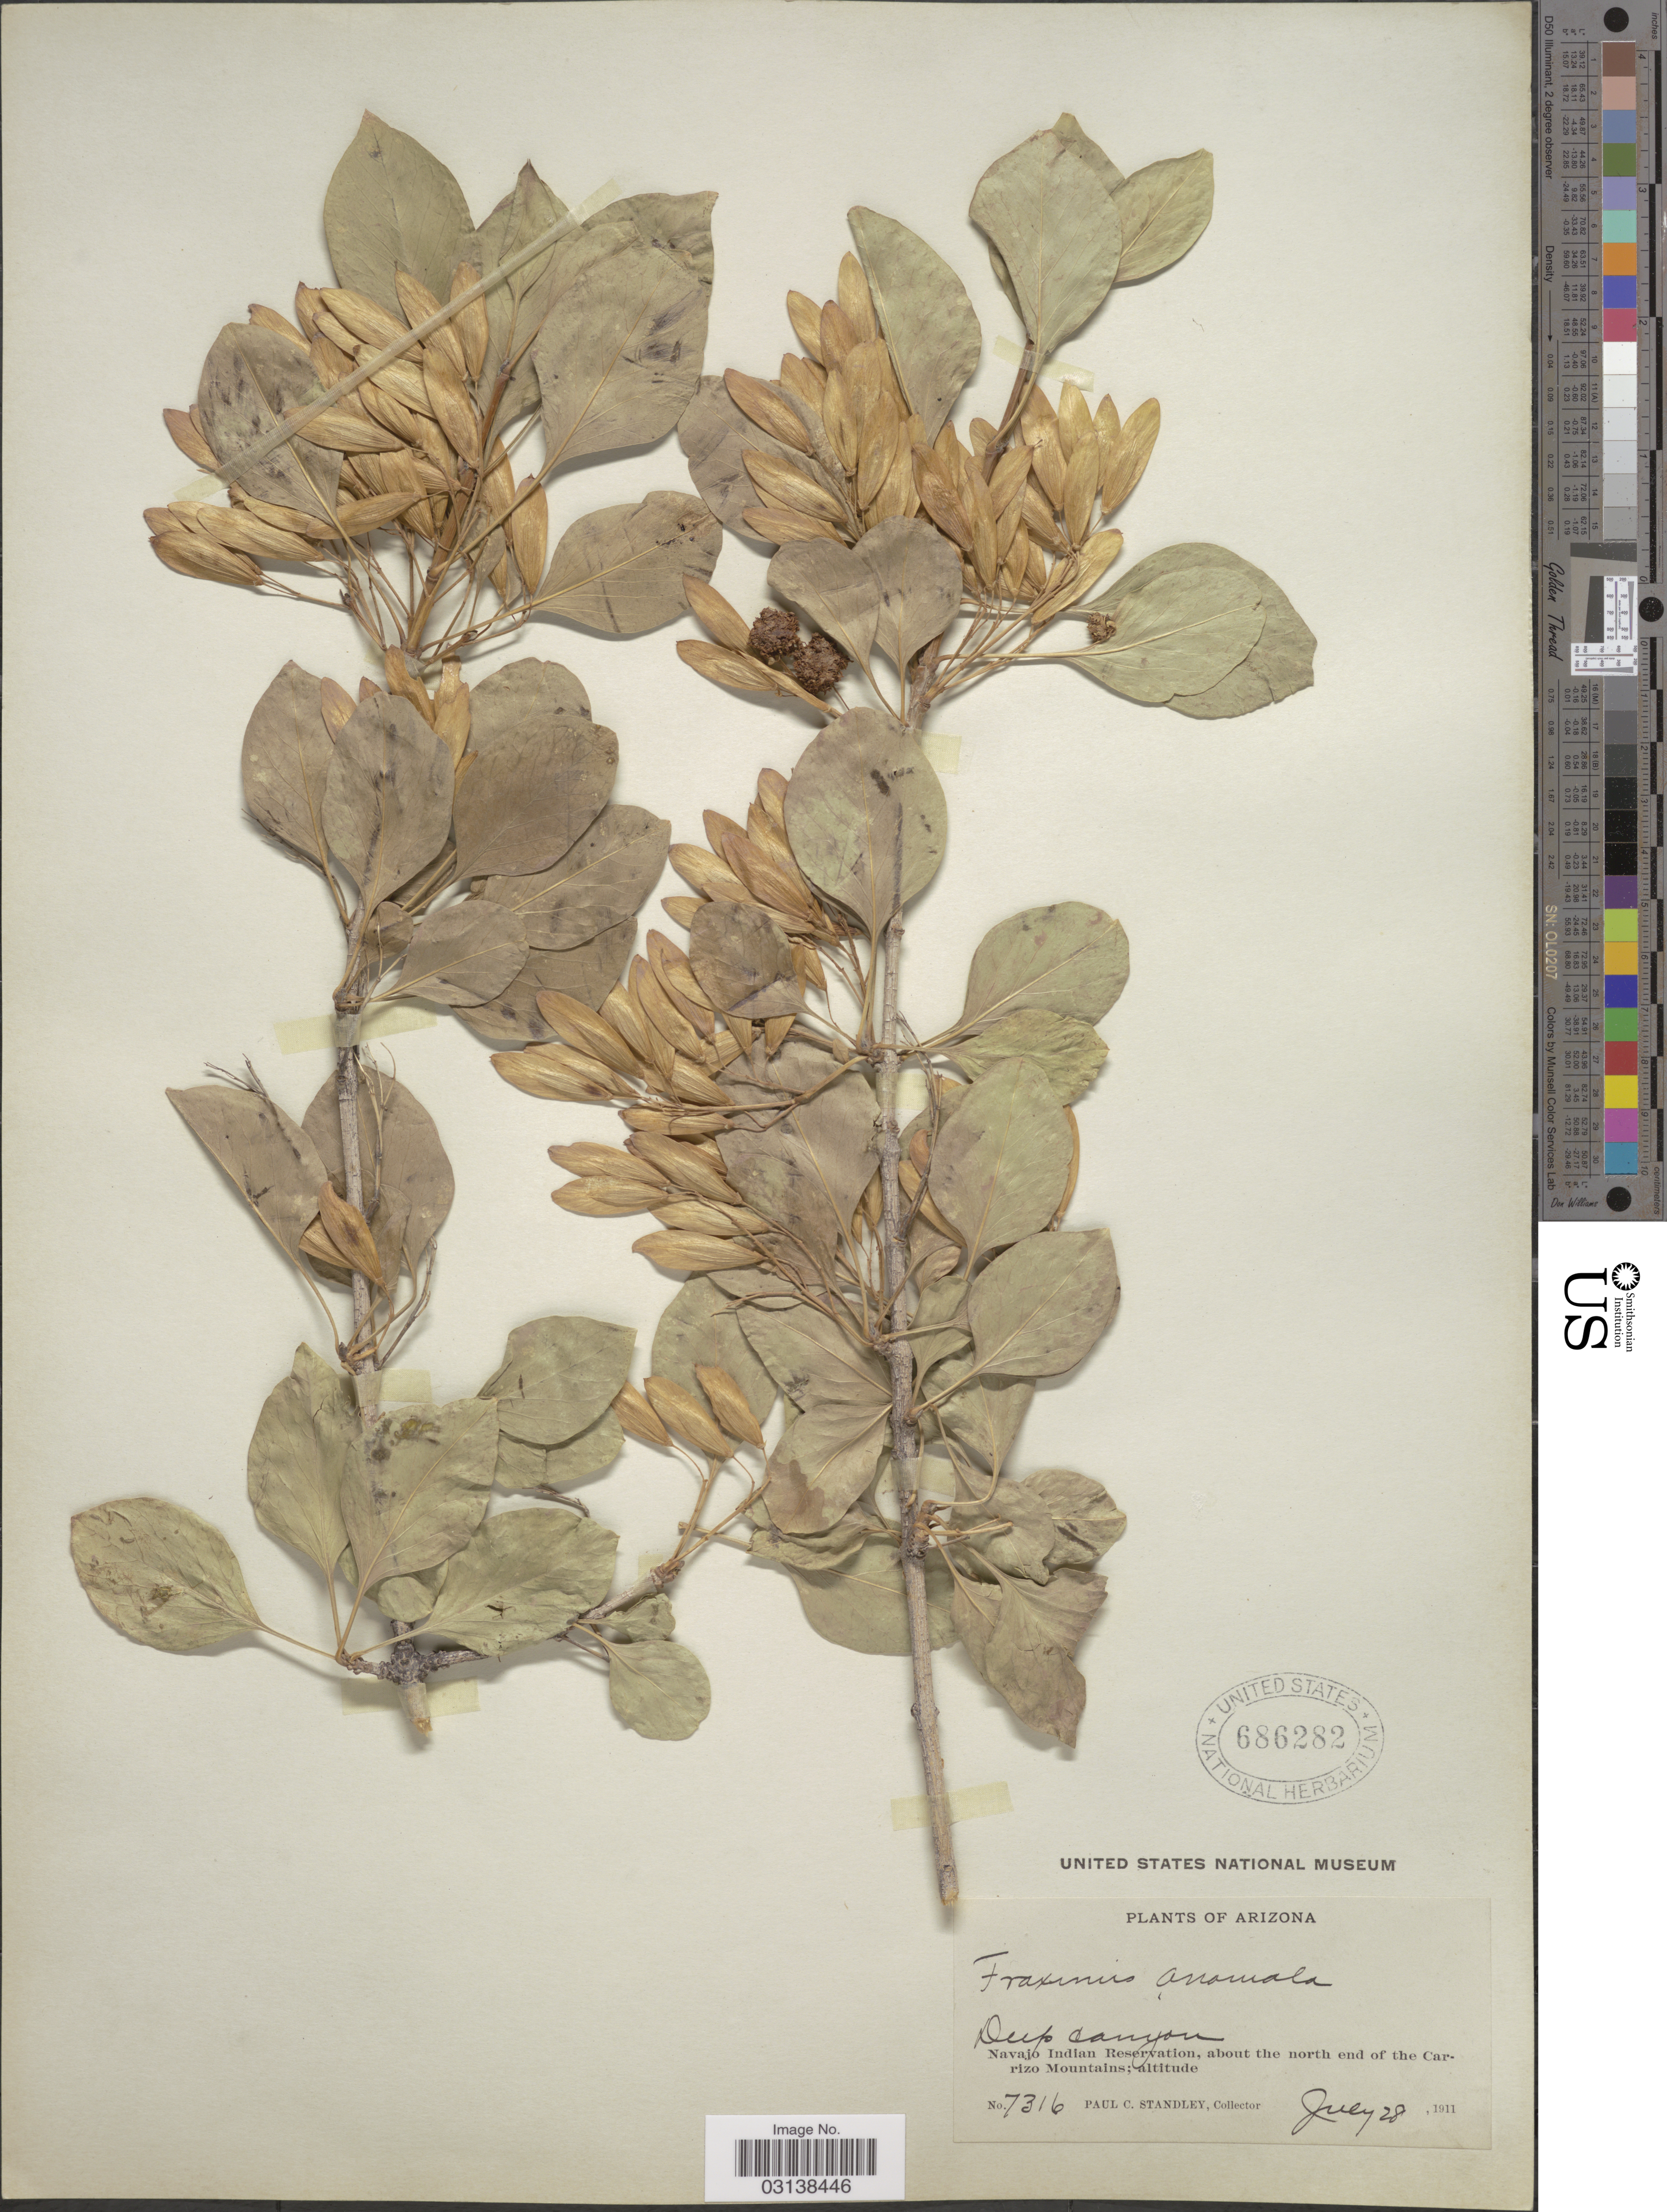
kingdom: Plantae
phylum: Tracheophyta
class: Magnoliopsida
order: Lamiales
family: Oleaceae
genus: Fraxinus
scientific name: Fraxinus anomala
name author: Torr. ex S. Watson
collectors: P. C. Standley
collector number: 7316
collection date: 1911-07-28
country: United States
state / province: Arizona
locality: Deep canyon, Navajo Indian Reservation, about the north end of the Carizo Mountains.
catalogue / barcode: US 686282